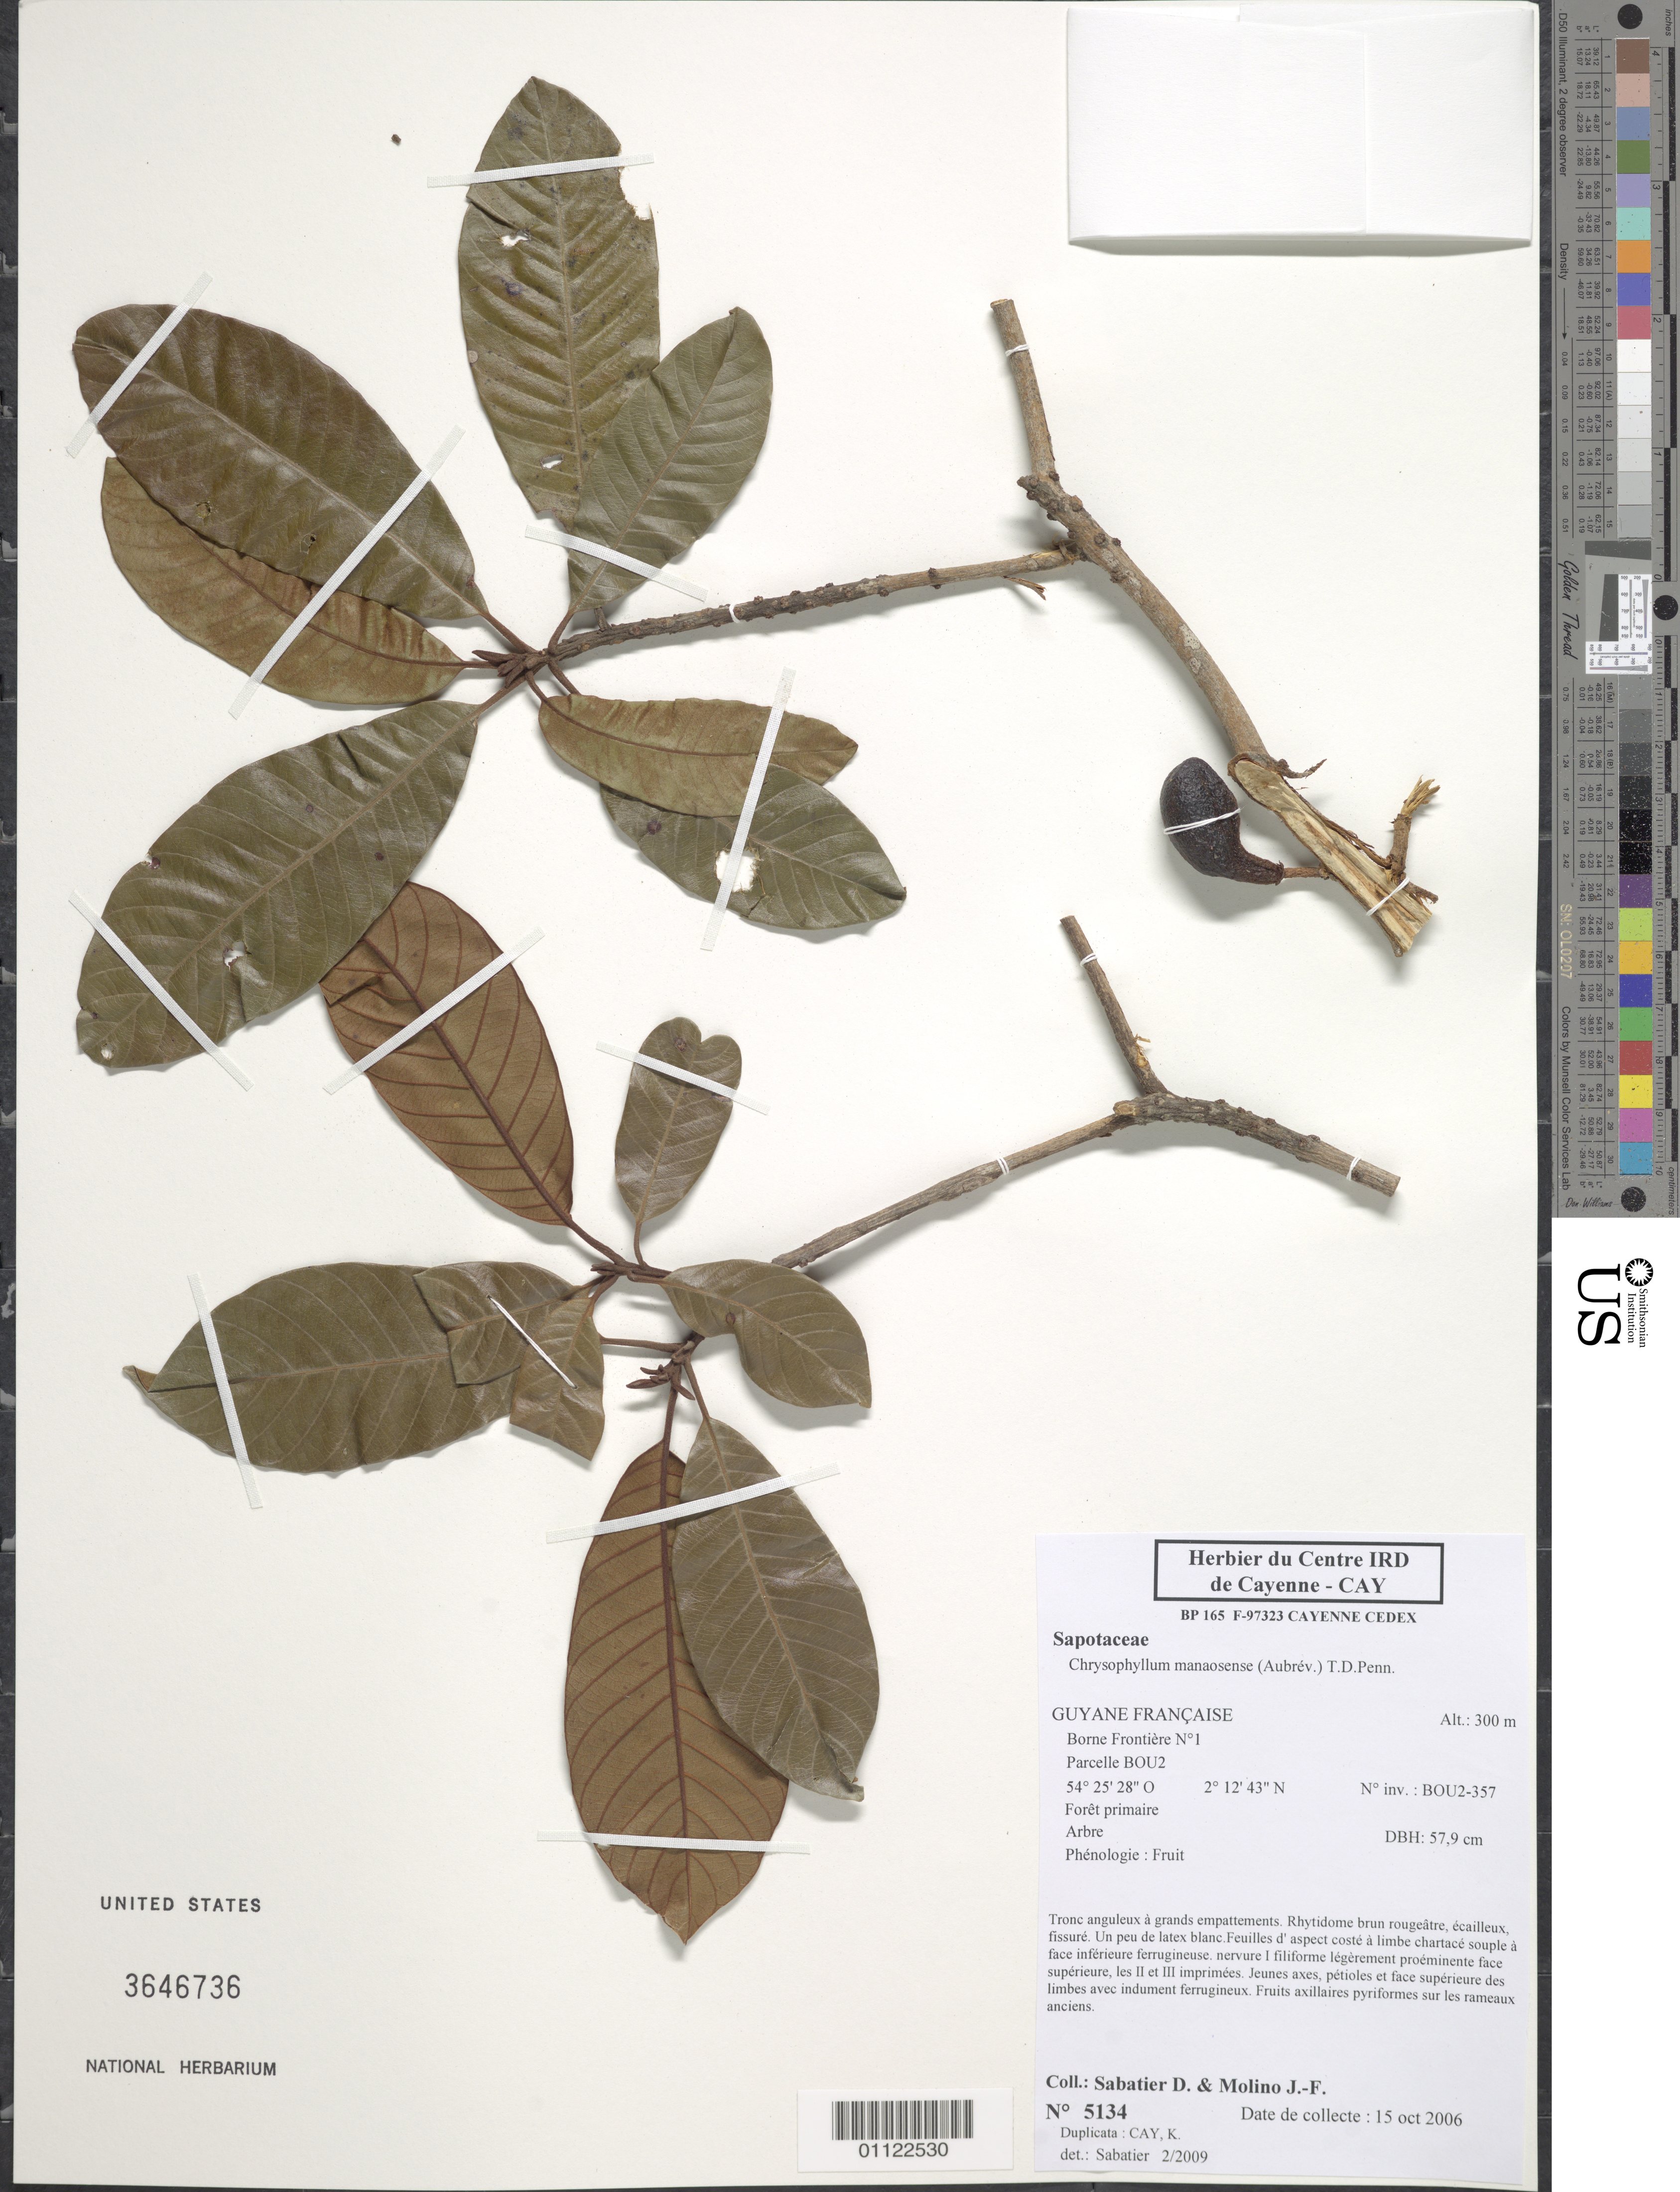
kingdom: Plantae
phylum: Tracheophyta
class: Magnoliopsida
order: Ericales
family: Sapotaceae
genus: Chrysophyllum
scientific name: Chrysophyllum manaosense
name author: (Aubrév.) T.D. Penn.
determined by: Sabatier, D.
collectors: D. Sabatier & J. Molino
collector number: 5134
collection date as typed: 15-Oct-06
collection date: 2006-10-15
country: French Guiana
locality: Borne Frontiere Nº1, Parcelle BOU2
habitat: Foret primaire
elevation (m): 300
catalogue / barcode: US 3646736